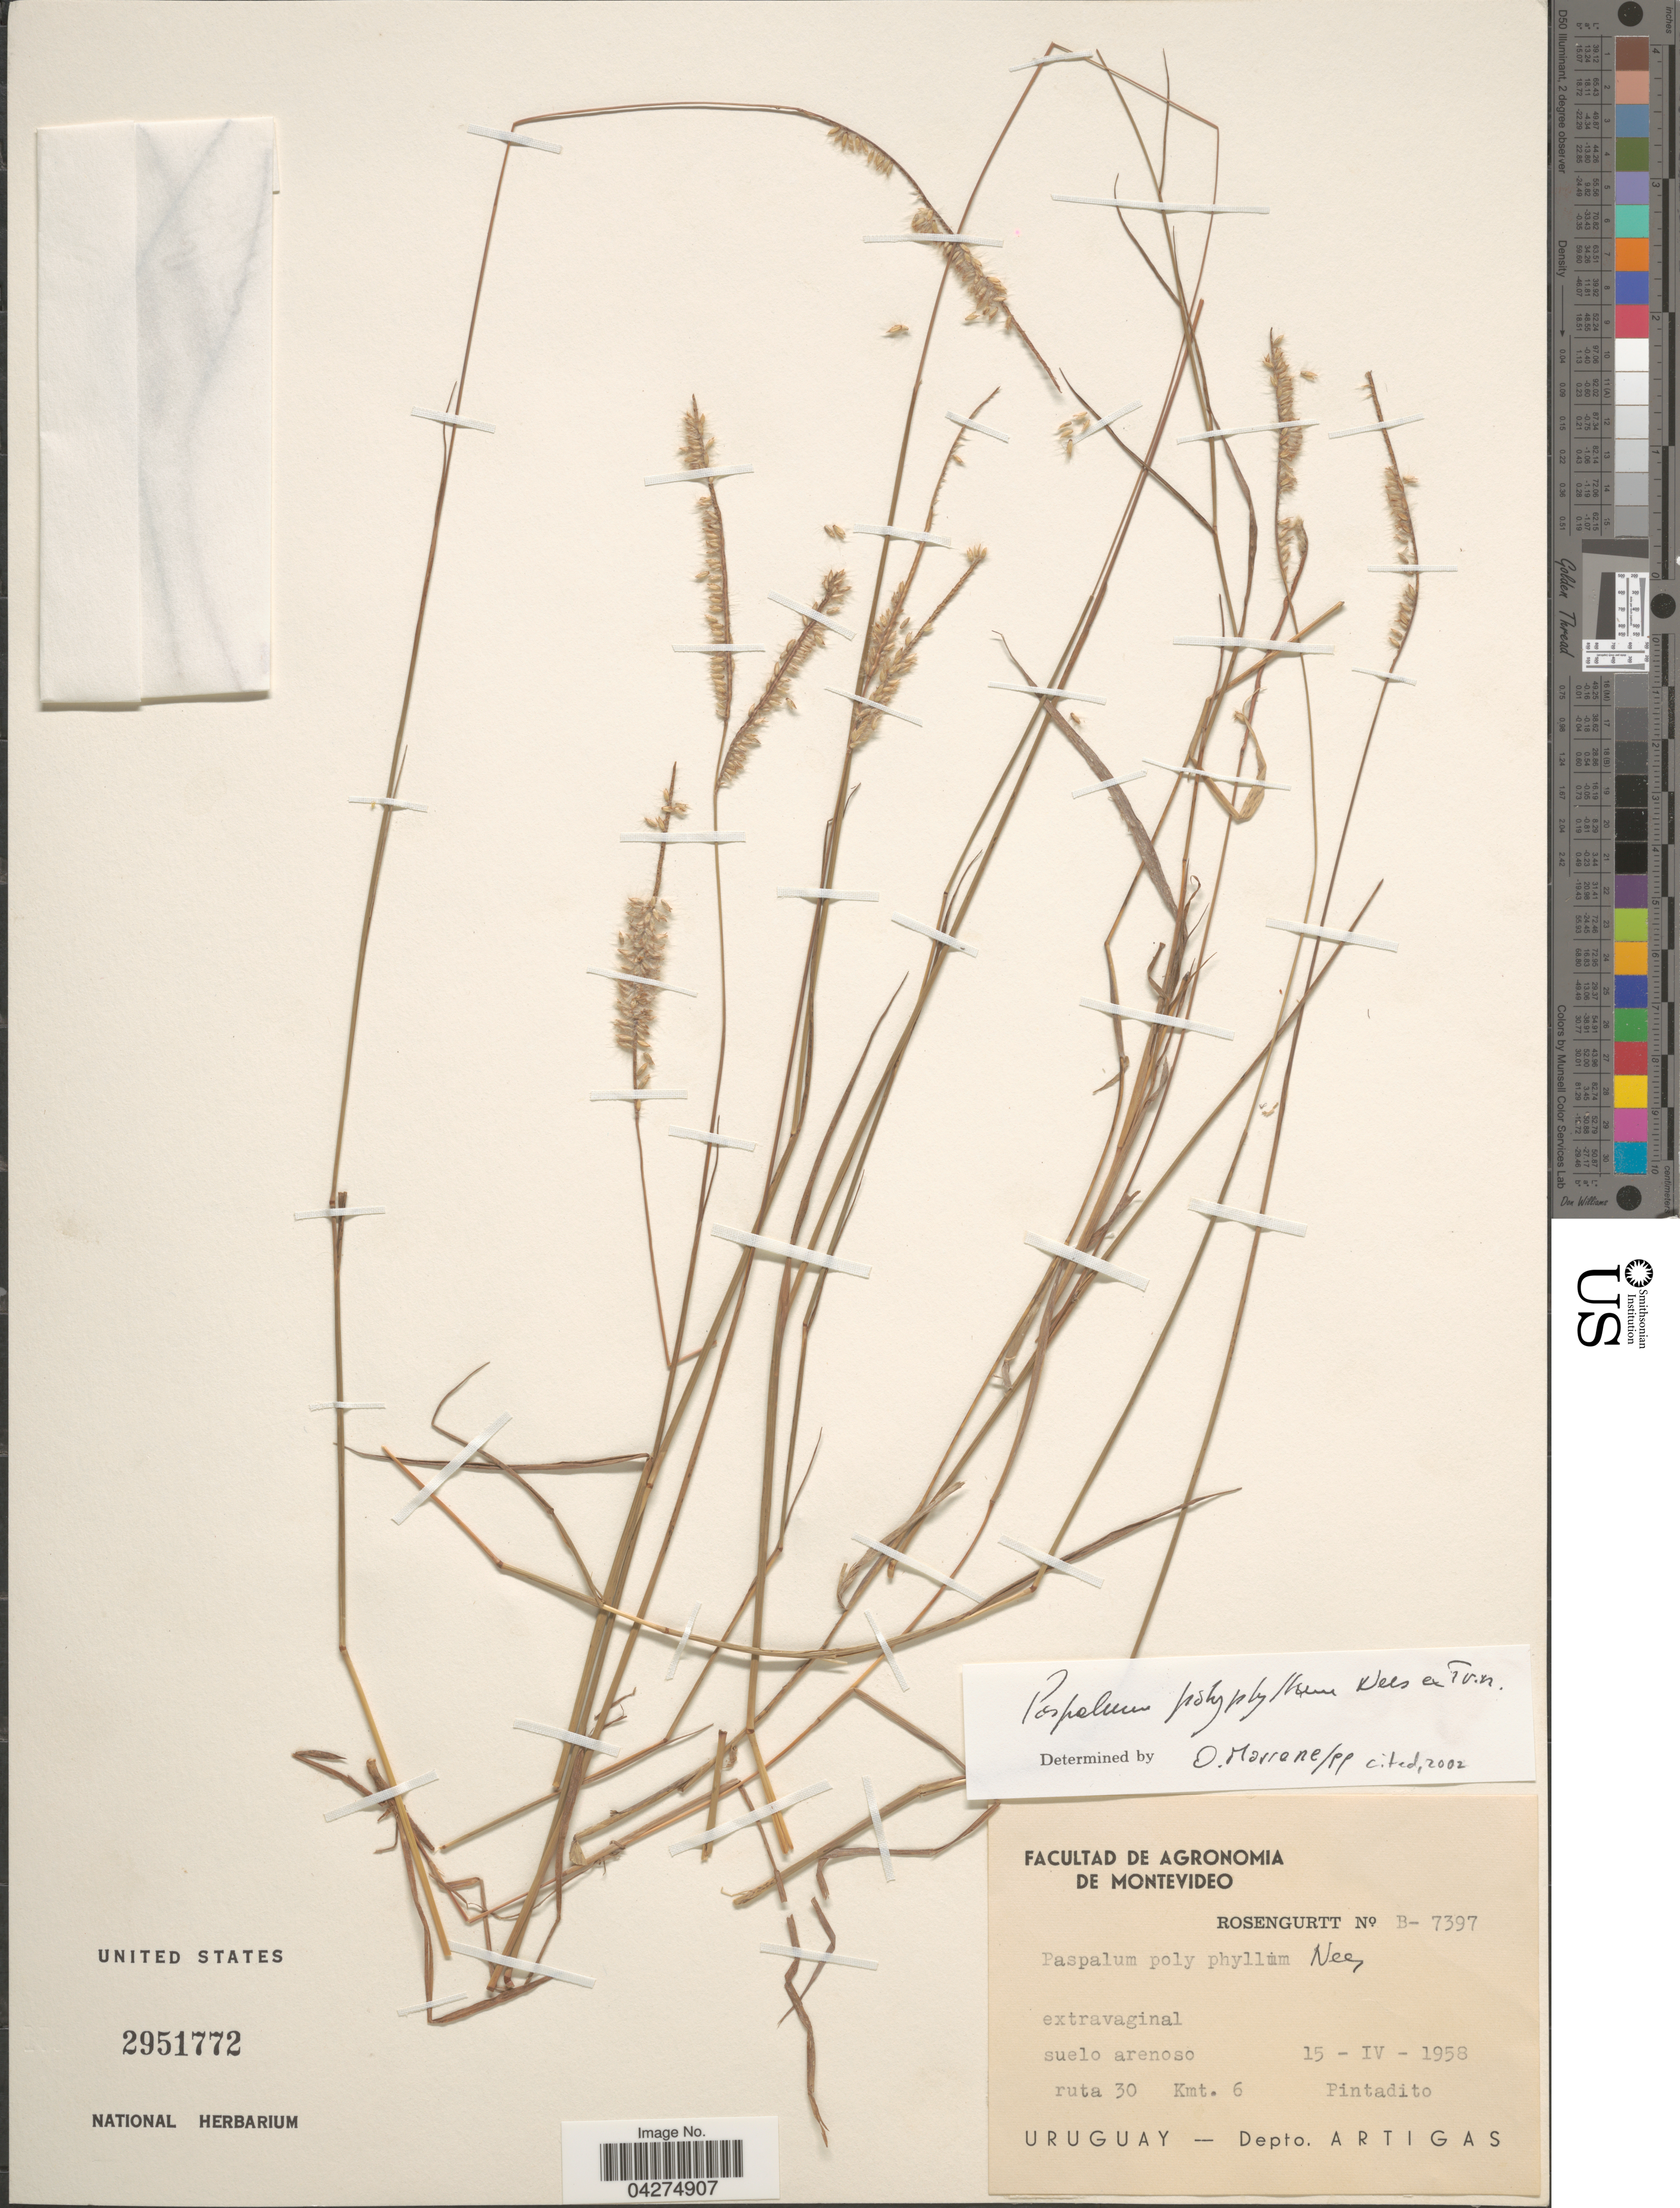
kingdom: Plantae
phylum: Tracheophyta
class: Liliopsida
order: Poales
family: Poaceae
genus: Paspalum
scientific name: Paspalum polyphyllum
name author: Nees ex Trin.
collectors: Rosengurtt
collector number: B-7397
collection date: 1958-04-15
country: Uruguay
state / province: Artigas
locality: Ruta 30 Kmt. 6 Pintadito. Depto. Artigas.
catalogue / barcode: US 2951772